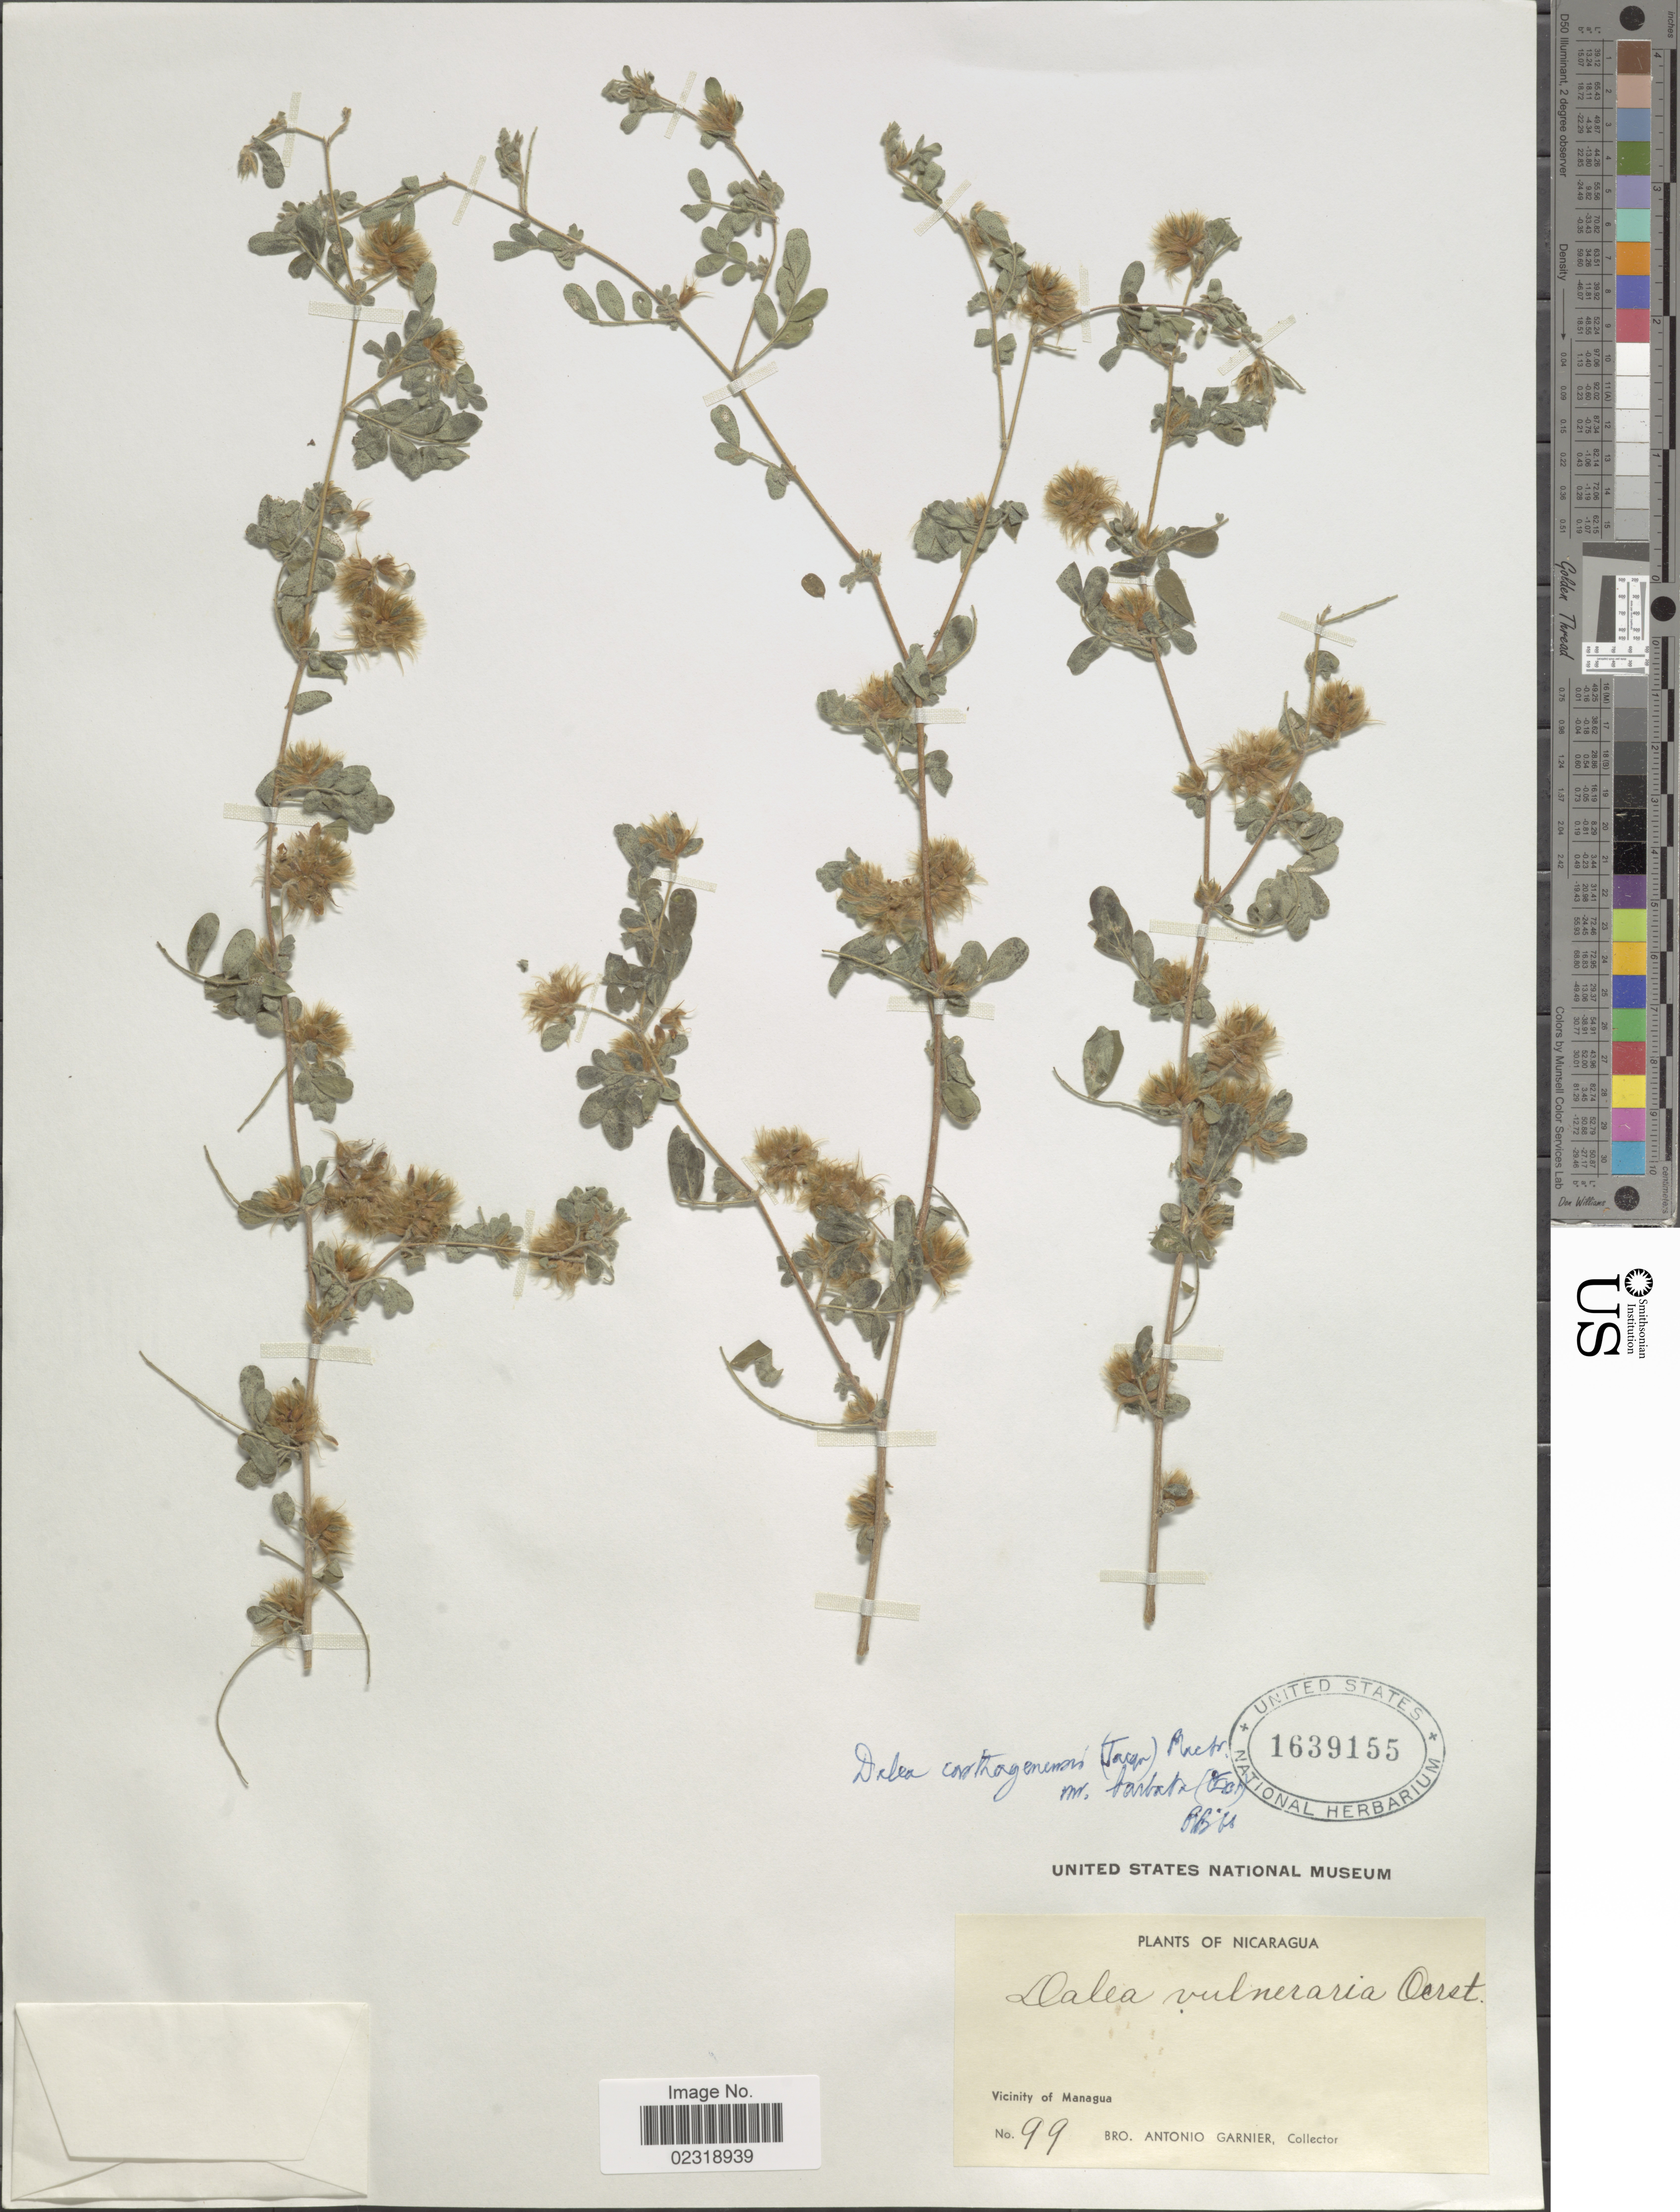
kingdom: Plantae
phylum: Tracheophyta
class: Magnoliopsida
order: Fabales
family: Fabaceae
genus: Dalea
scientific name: Dalea carthagenensis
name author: (Jacq.) J.F. Macbr.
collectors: Bro. A. Garnier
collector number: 99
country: Nicaragua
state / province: Managua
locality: Vicinity of Managua.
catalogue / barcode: US 1639155